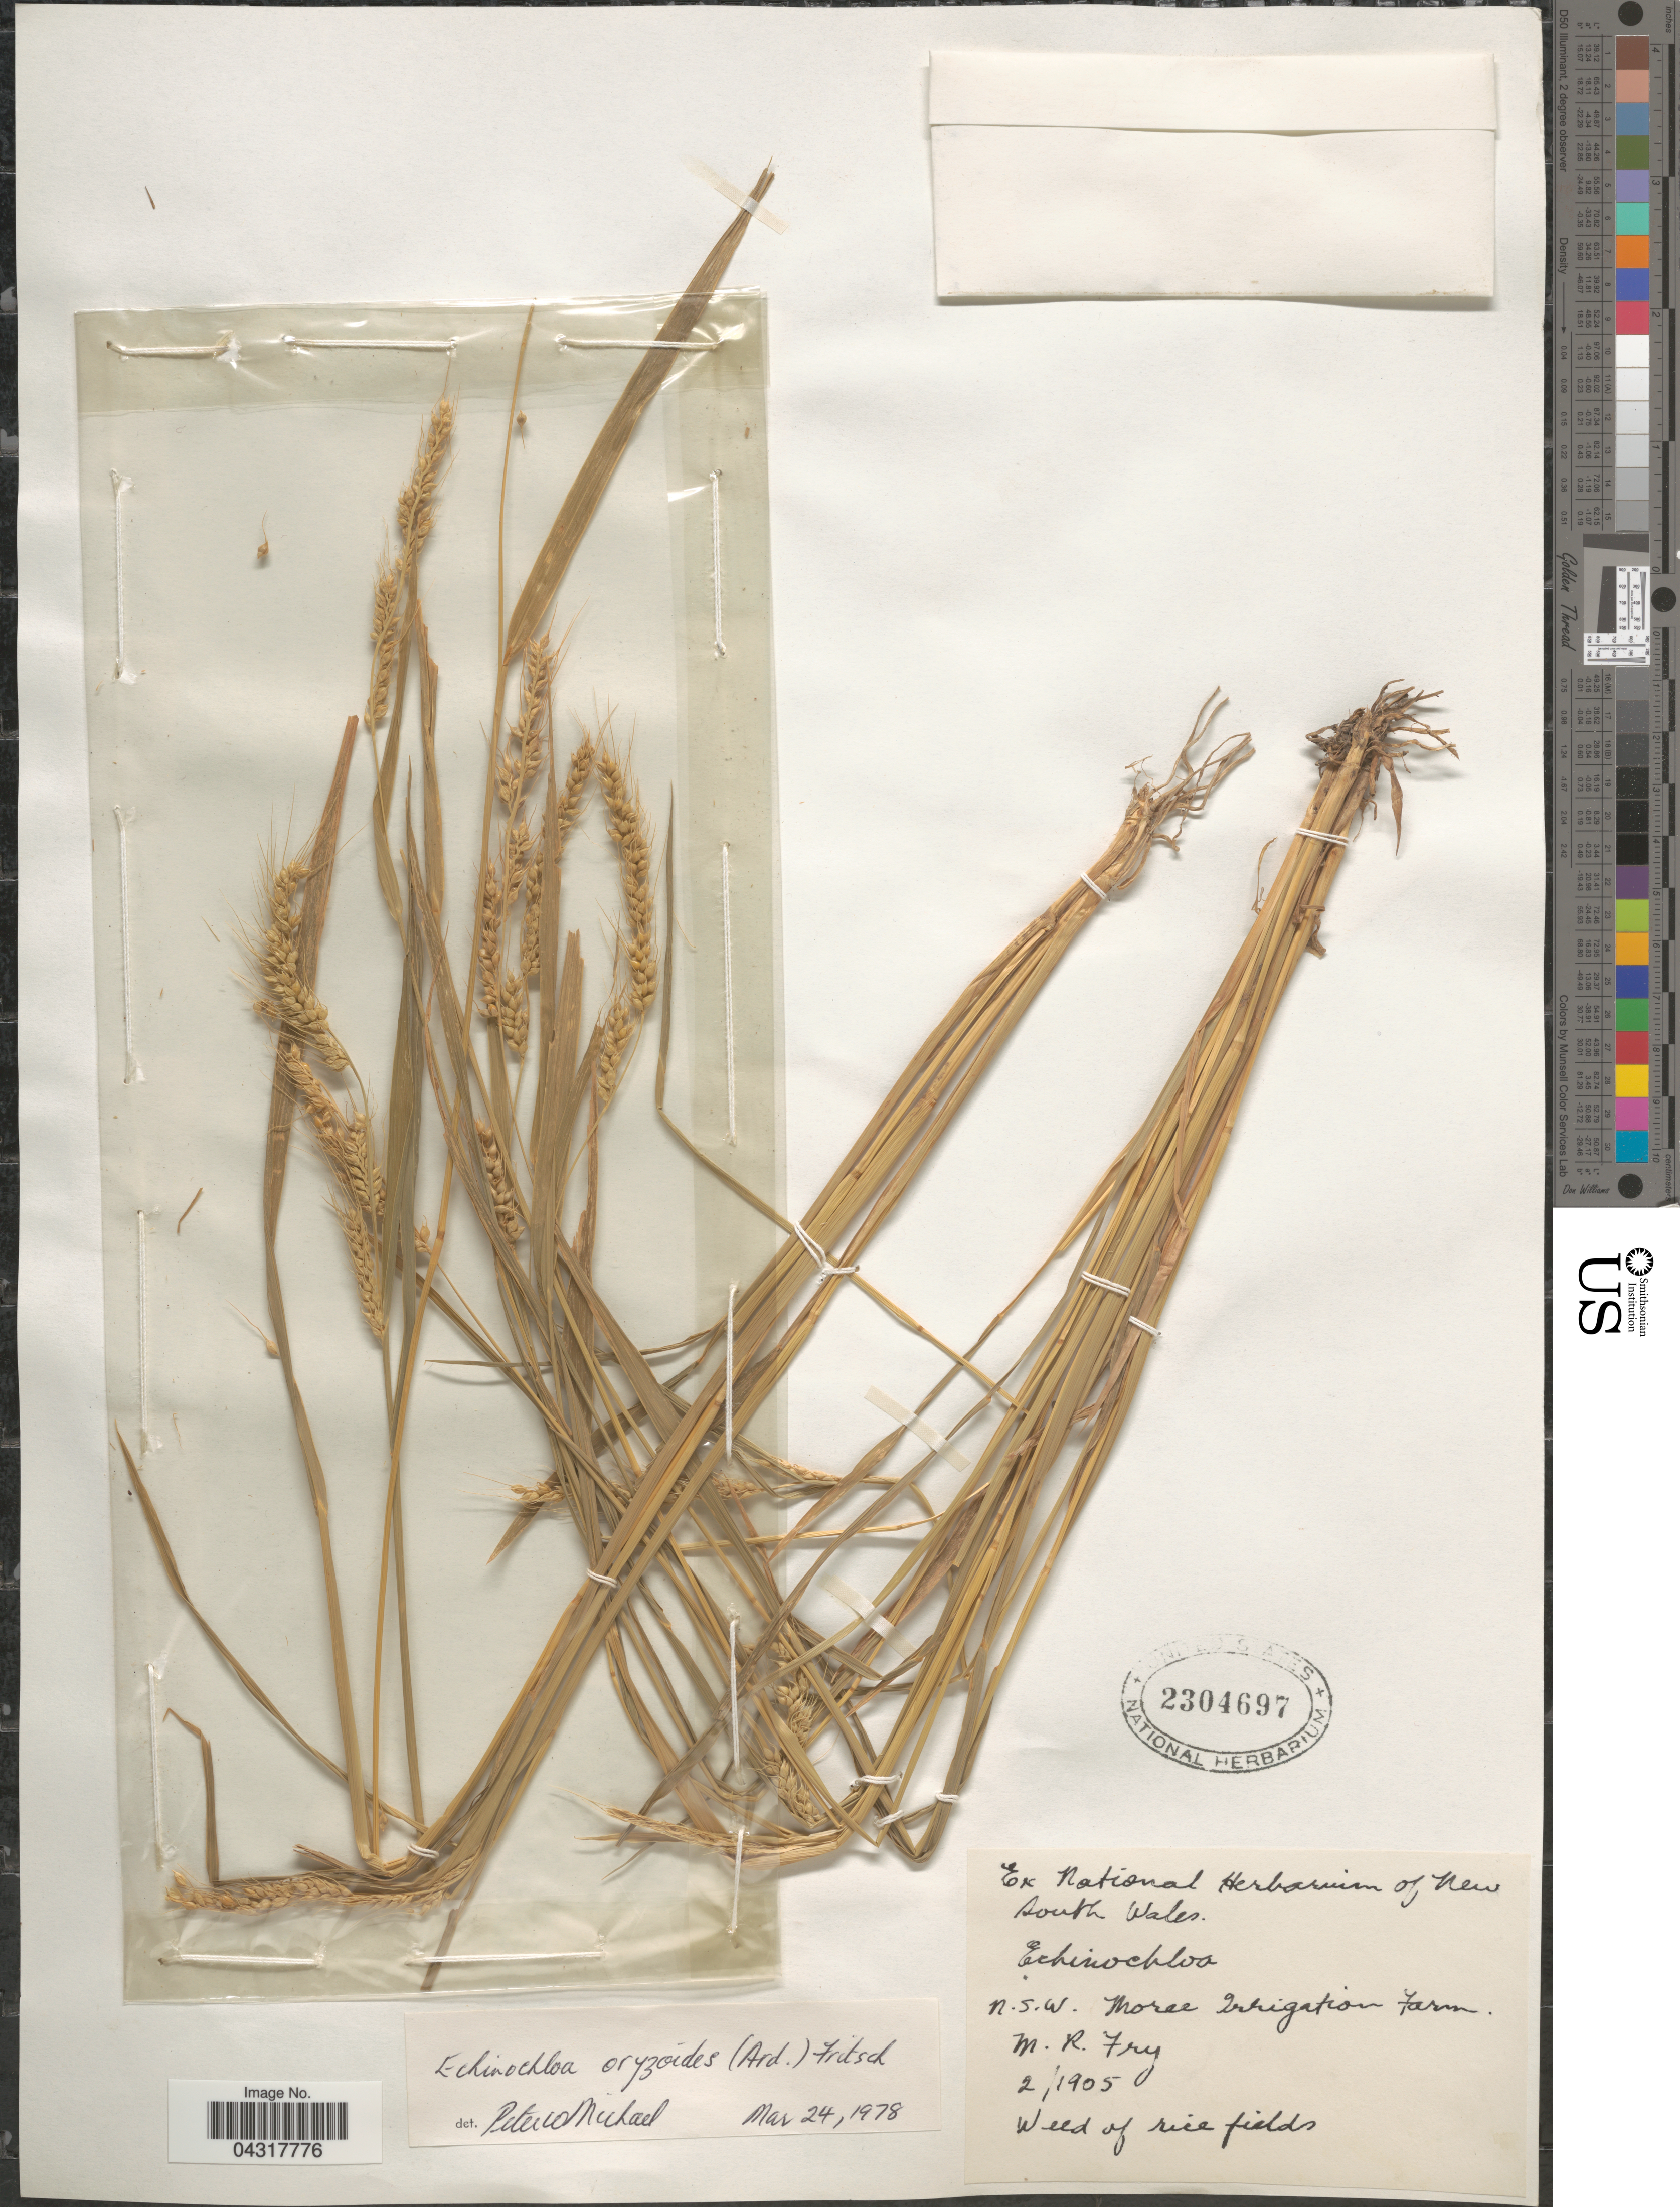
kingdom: Plantae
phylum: Tracheophyta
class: Liliopsida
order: Poales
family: Poaceae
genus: Echinochloa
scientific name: Echinochloa oryzoides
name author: (Ard.) Fritsch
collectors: M. Fry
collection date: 1905-02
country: Australia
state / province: New South Wales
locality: Moree Irrigation Farm.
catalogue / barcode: US 2304697